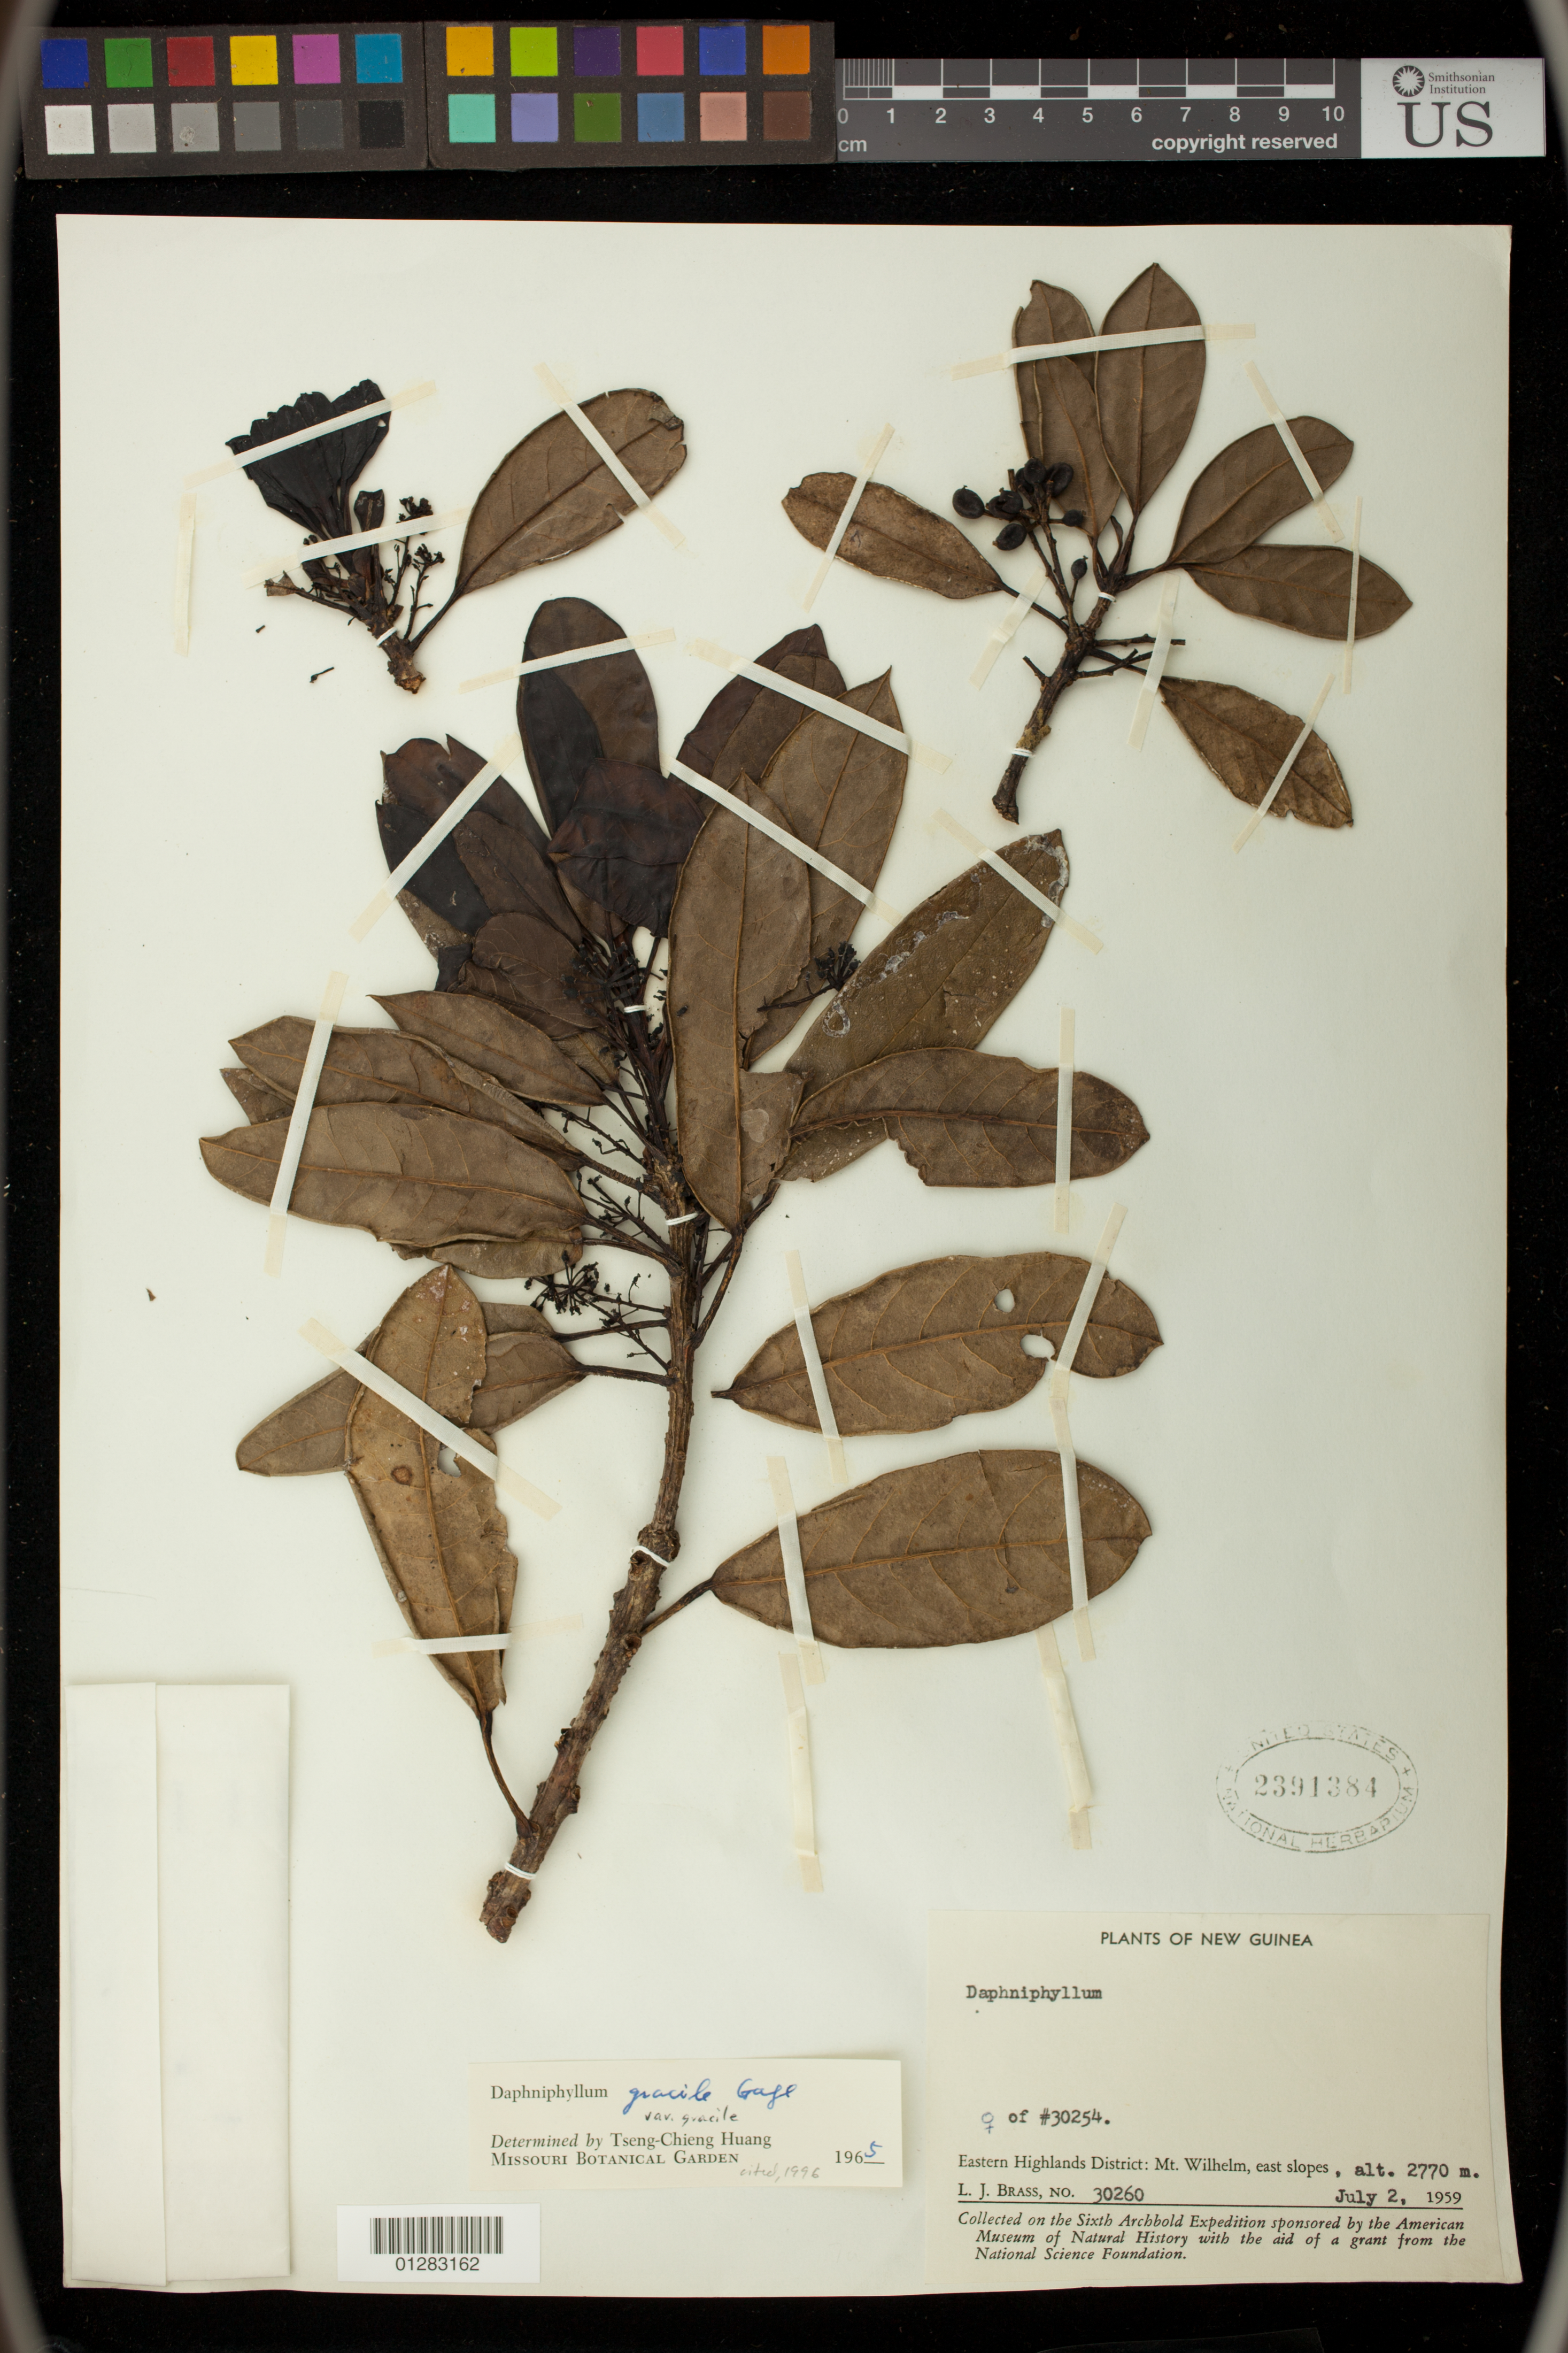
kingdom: Plantae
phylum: Tracheophyta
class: Magnoliopsida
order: Saxifragales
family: Daphniphyllaceae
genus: Daphniphyllum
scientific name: Daphniphyllum gracile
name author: Gage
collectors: L. J. Brass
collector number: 30260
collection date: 1959-07-02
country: Papua New Guinea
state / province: Eastern Highlands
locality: East slopes, Mt. Wilhelm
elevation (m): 844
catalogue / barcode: US 2391384